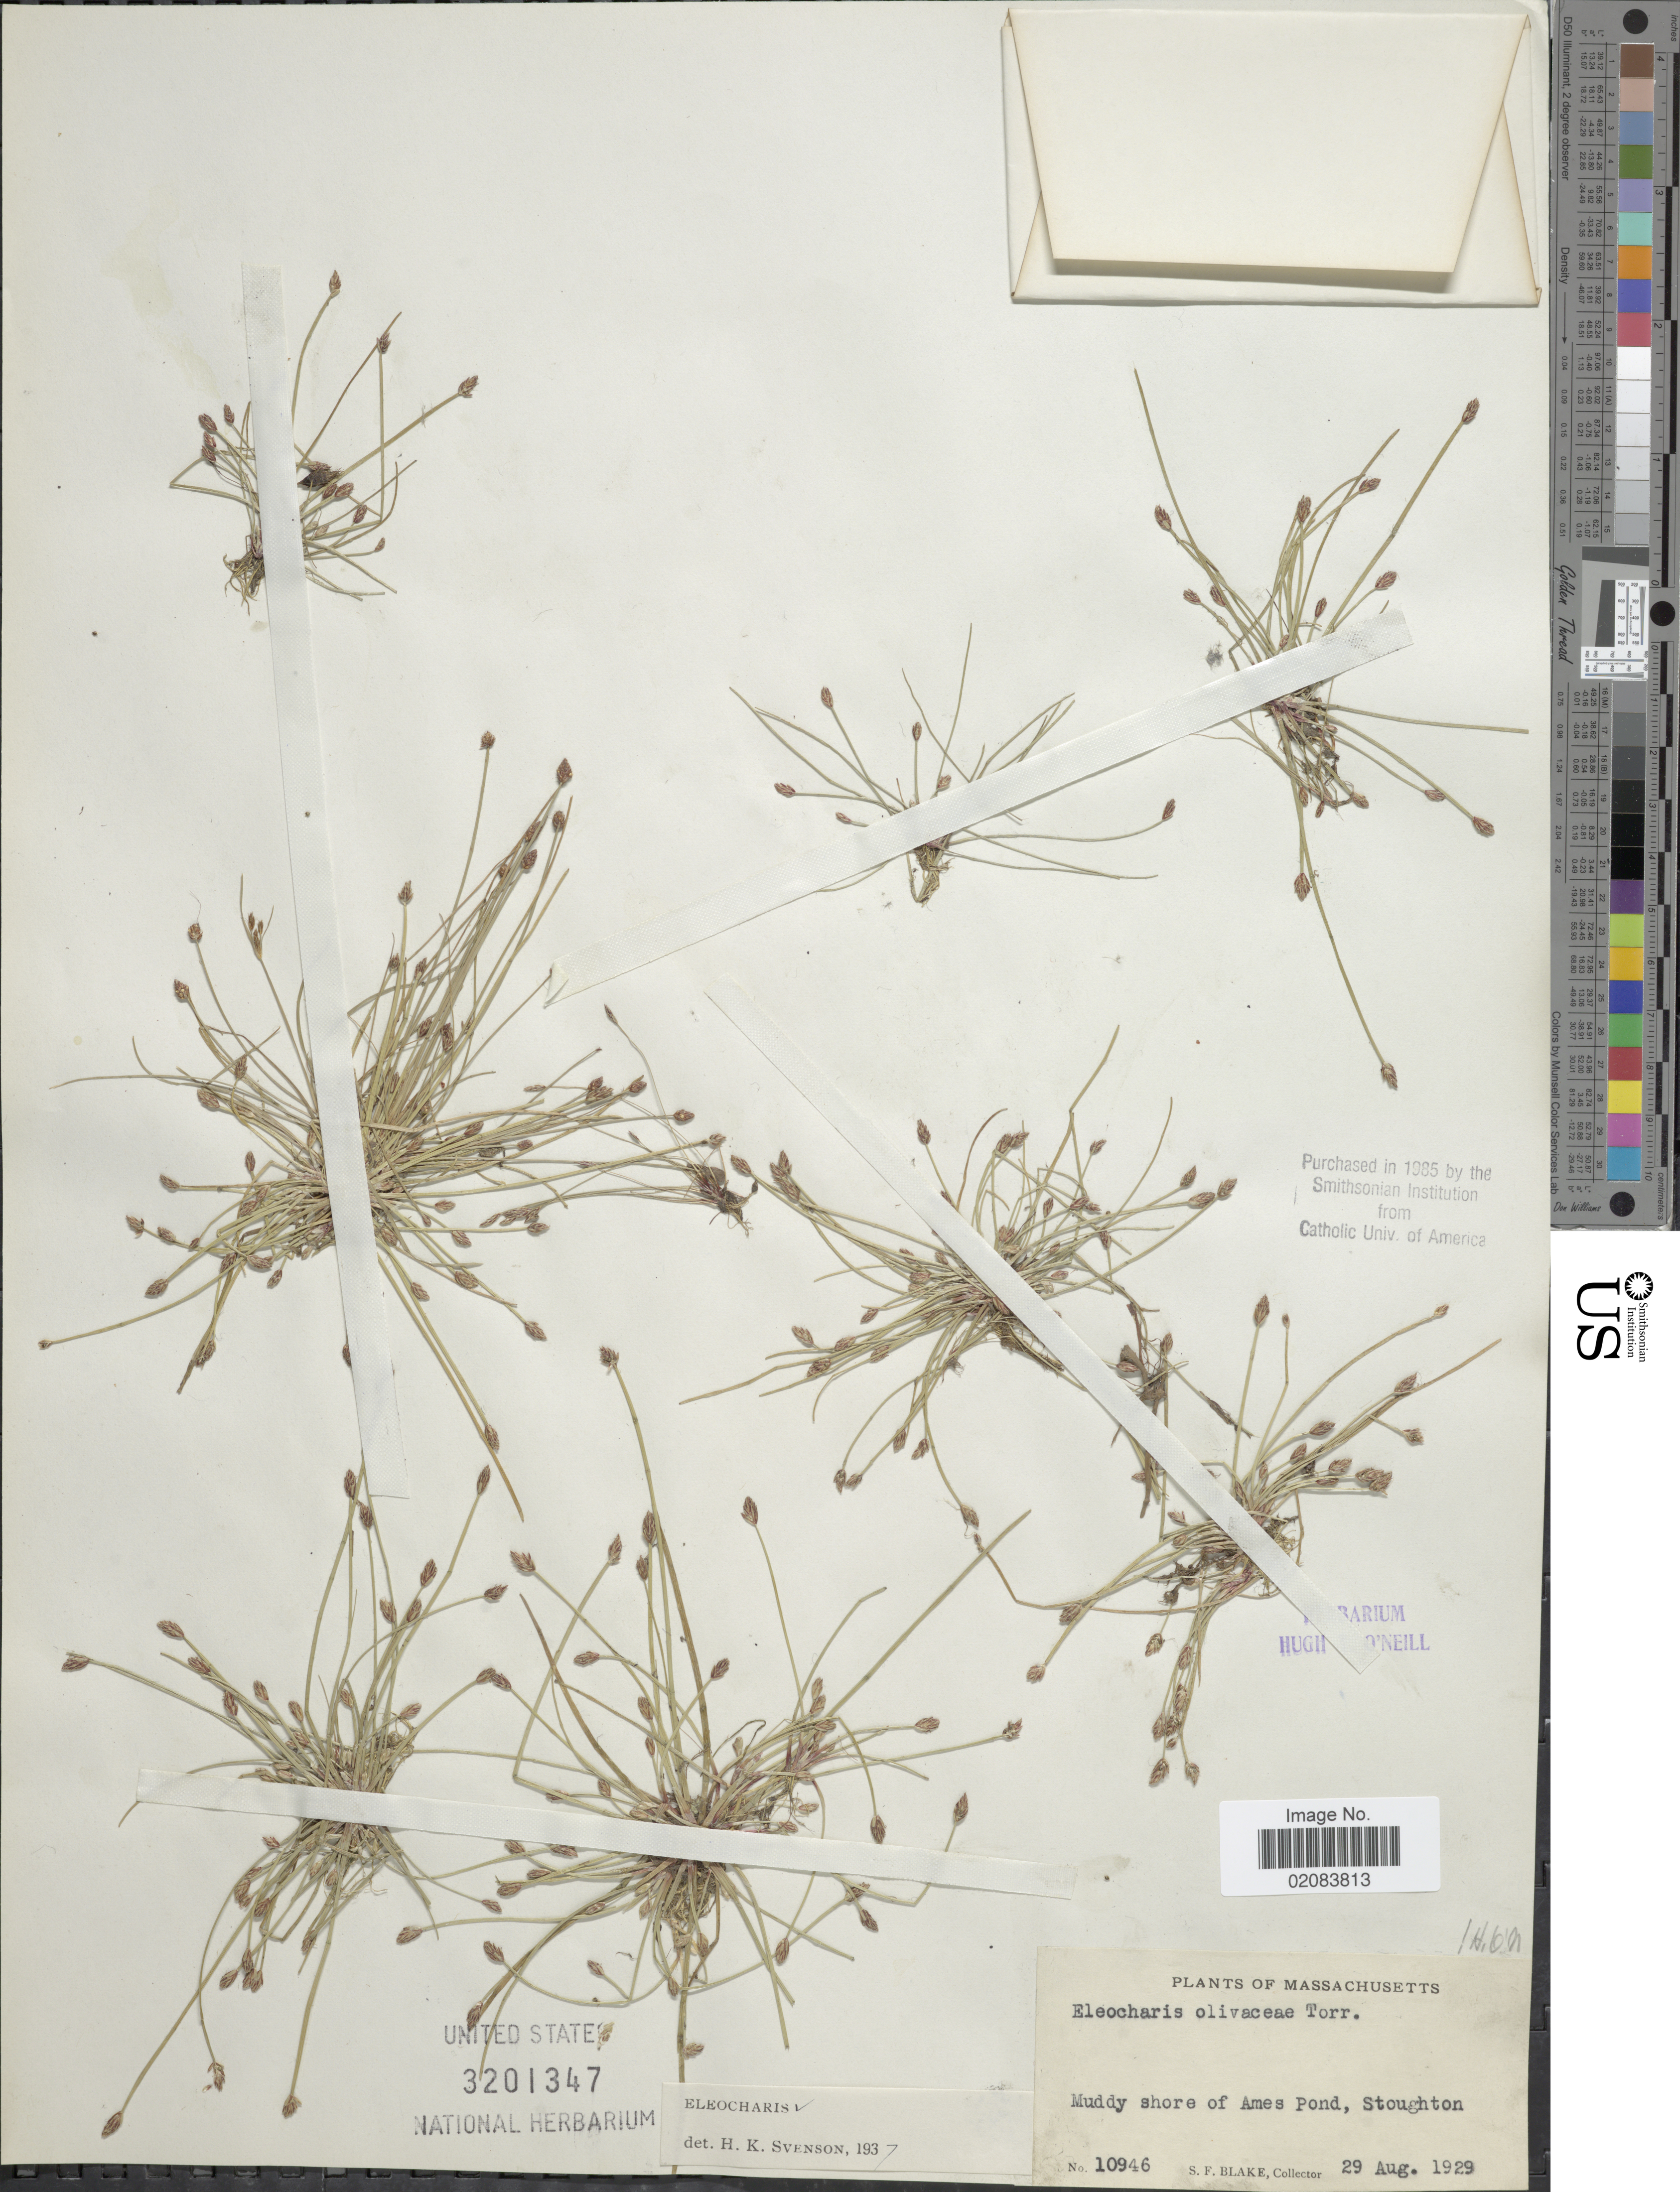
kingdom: Plantae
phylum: Tracheophyta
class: Liliopsida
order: Poales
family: Cyperaceae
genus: Eleocharis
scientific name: Eleocharis olivacea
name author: Torr.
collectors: S. Blake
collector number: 10946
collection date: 1929-08-29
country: United States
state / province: Massachusetts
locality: Muddy shore of Ames Pond, Stoughton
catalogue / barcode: US 3201347